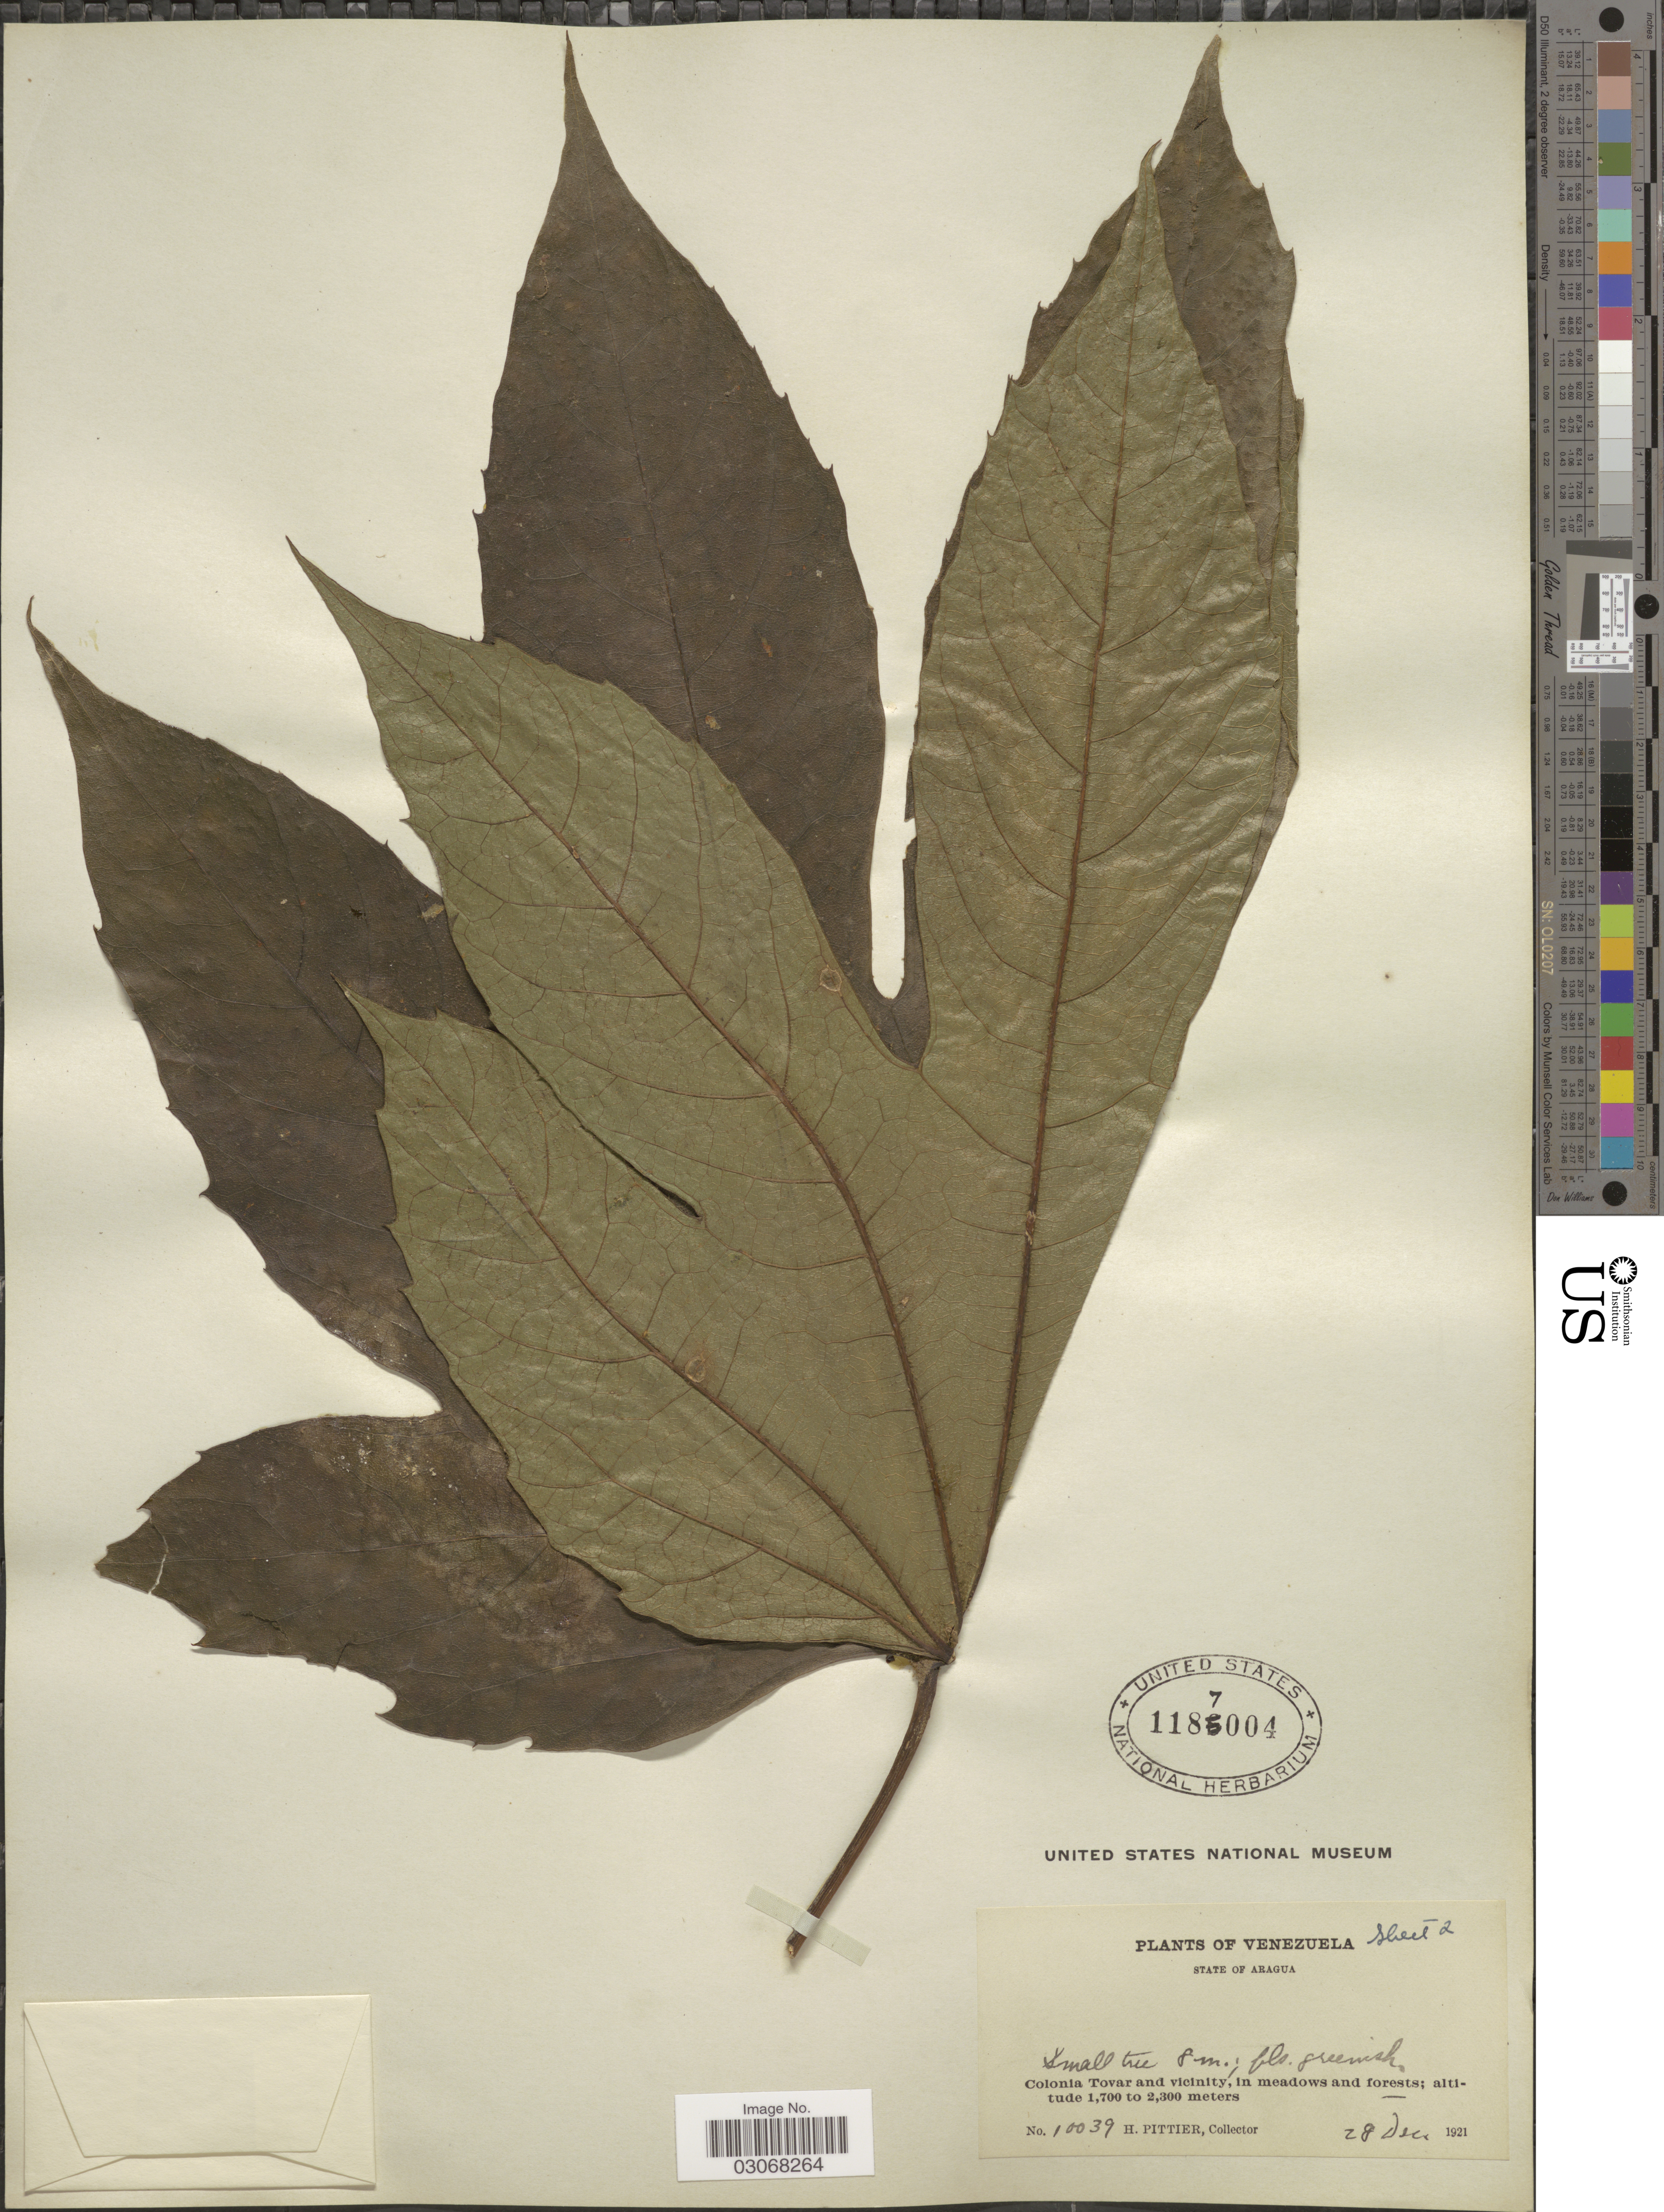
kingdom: Plantae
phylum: Tracheophyta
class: Magnoliopsida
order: Apiales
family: Araliaceae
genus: Oreopanax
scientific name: Oreopanax sp.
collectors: H. F. Pittier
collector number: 10039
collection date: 1921-12-28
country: Venezuela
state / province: Aragua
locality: Colonia Tovar and vicinity, in meadows and forests.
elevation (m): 1700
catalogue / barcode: US 1187004